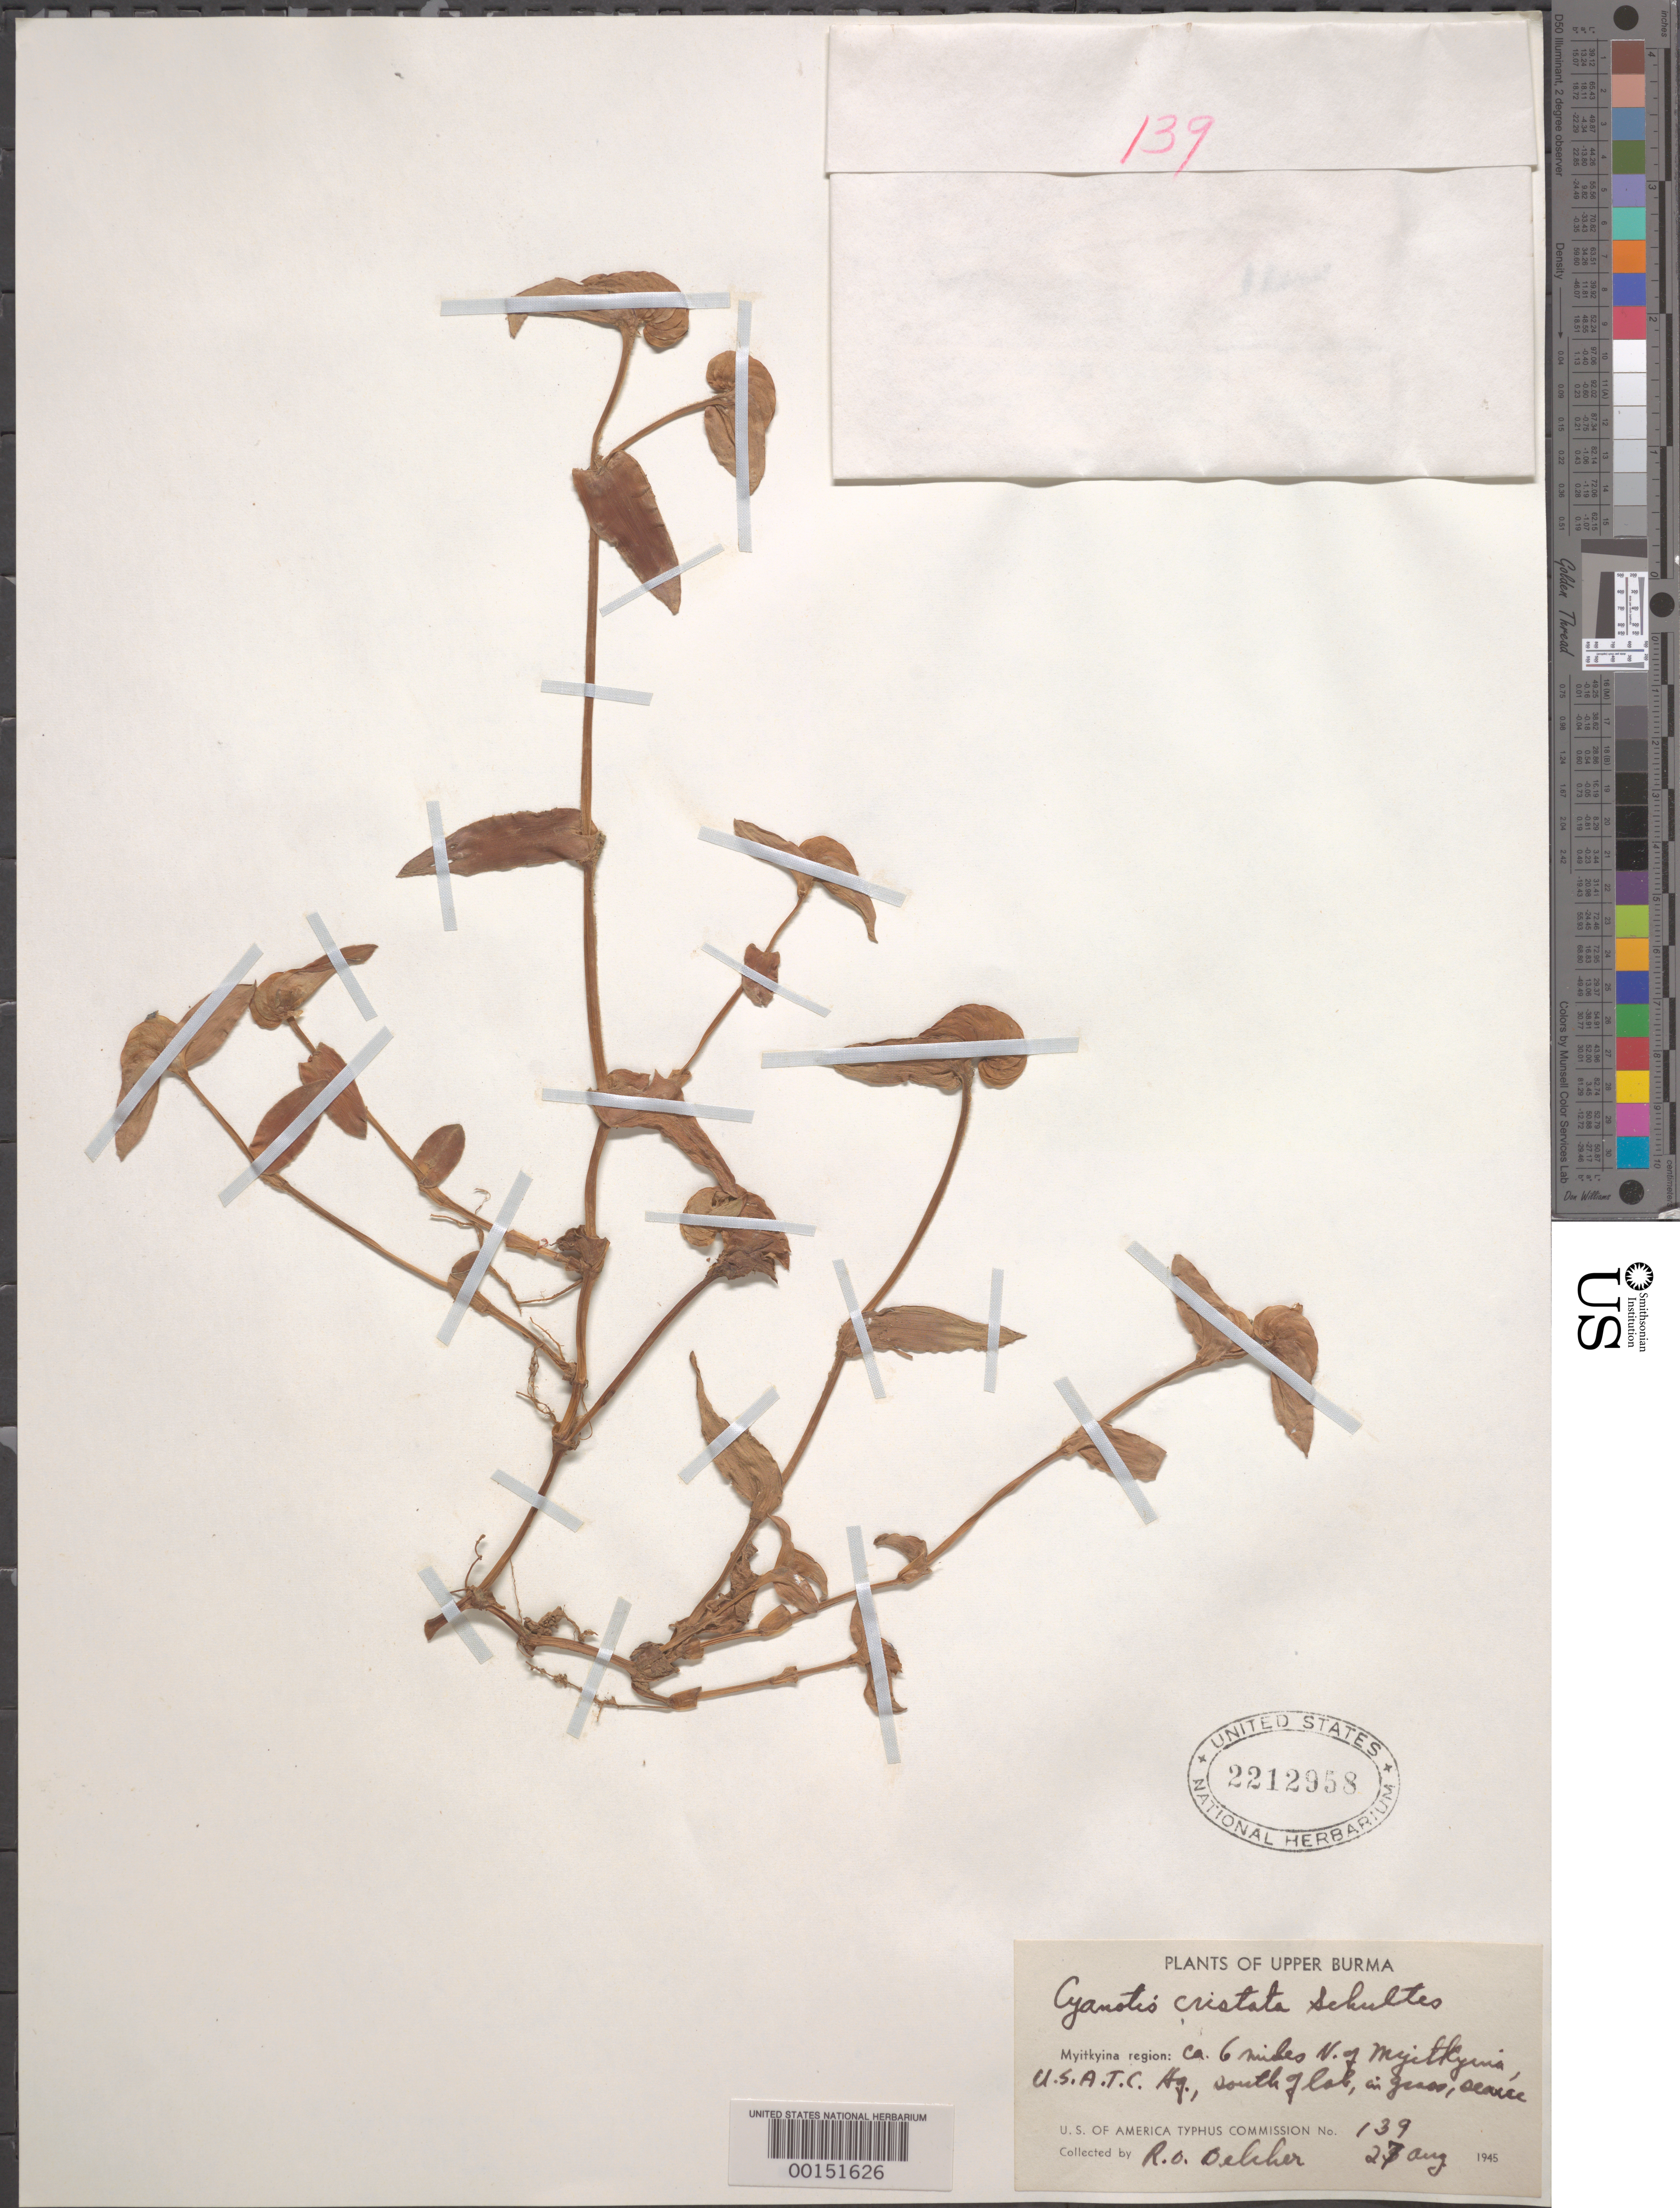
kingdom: Plantae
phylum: Tracheophyta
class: Liliopsida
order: Commelinales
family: Commelinaceae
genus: Cyanotis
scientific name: Cyanotis cristata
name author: (L.) D. Don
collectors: R. Belcher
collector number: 139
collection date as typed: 27 Aug 1945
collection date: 1945-08-27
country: Myanmar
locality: Myitkyina region; N of Myitkyina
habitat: In grass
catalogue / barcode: US 2212958